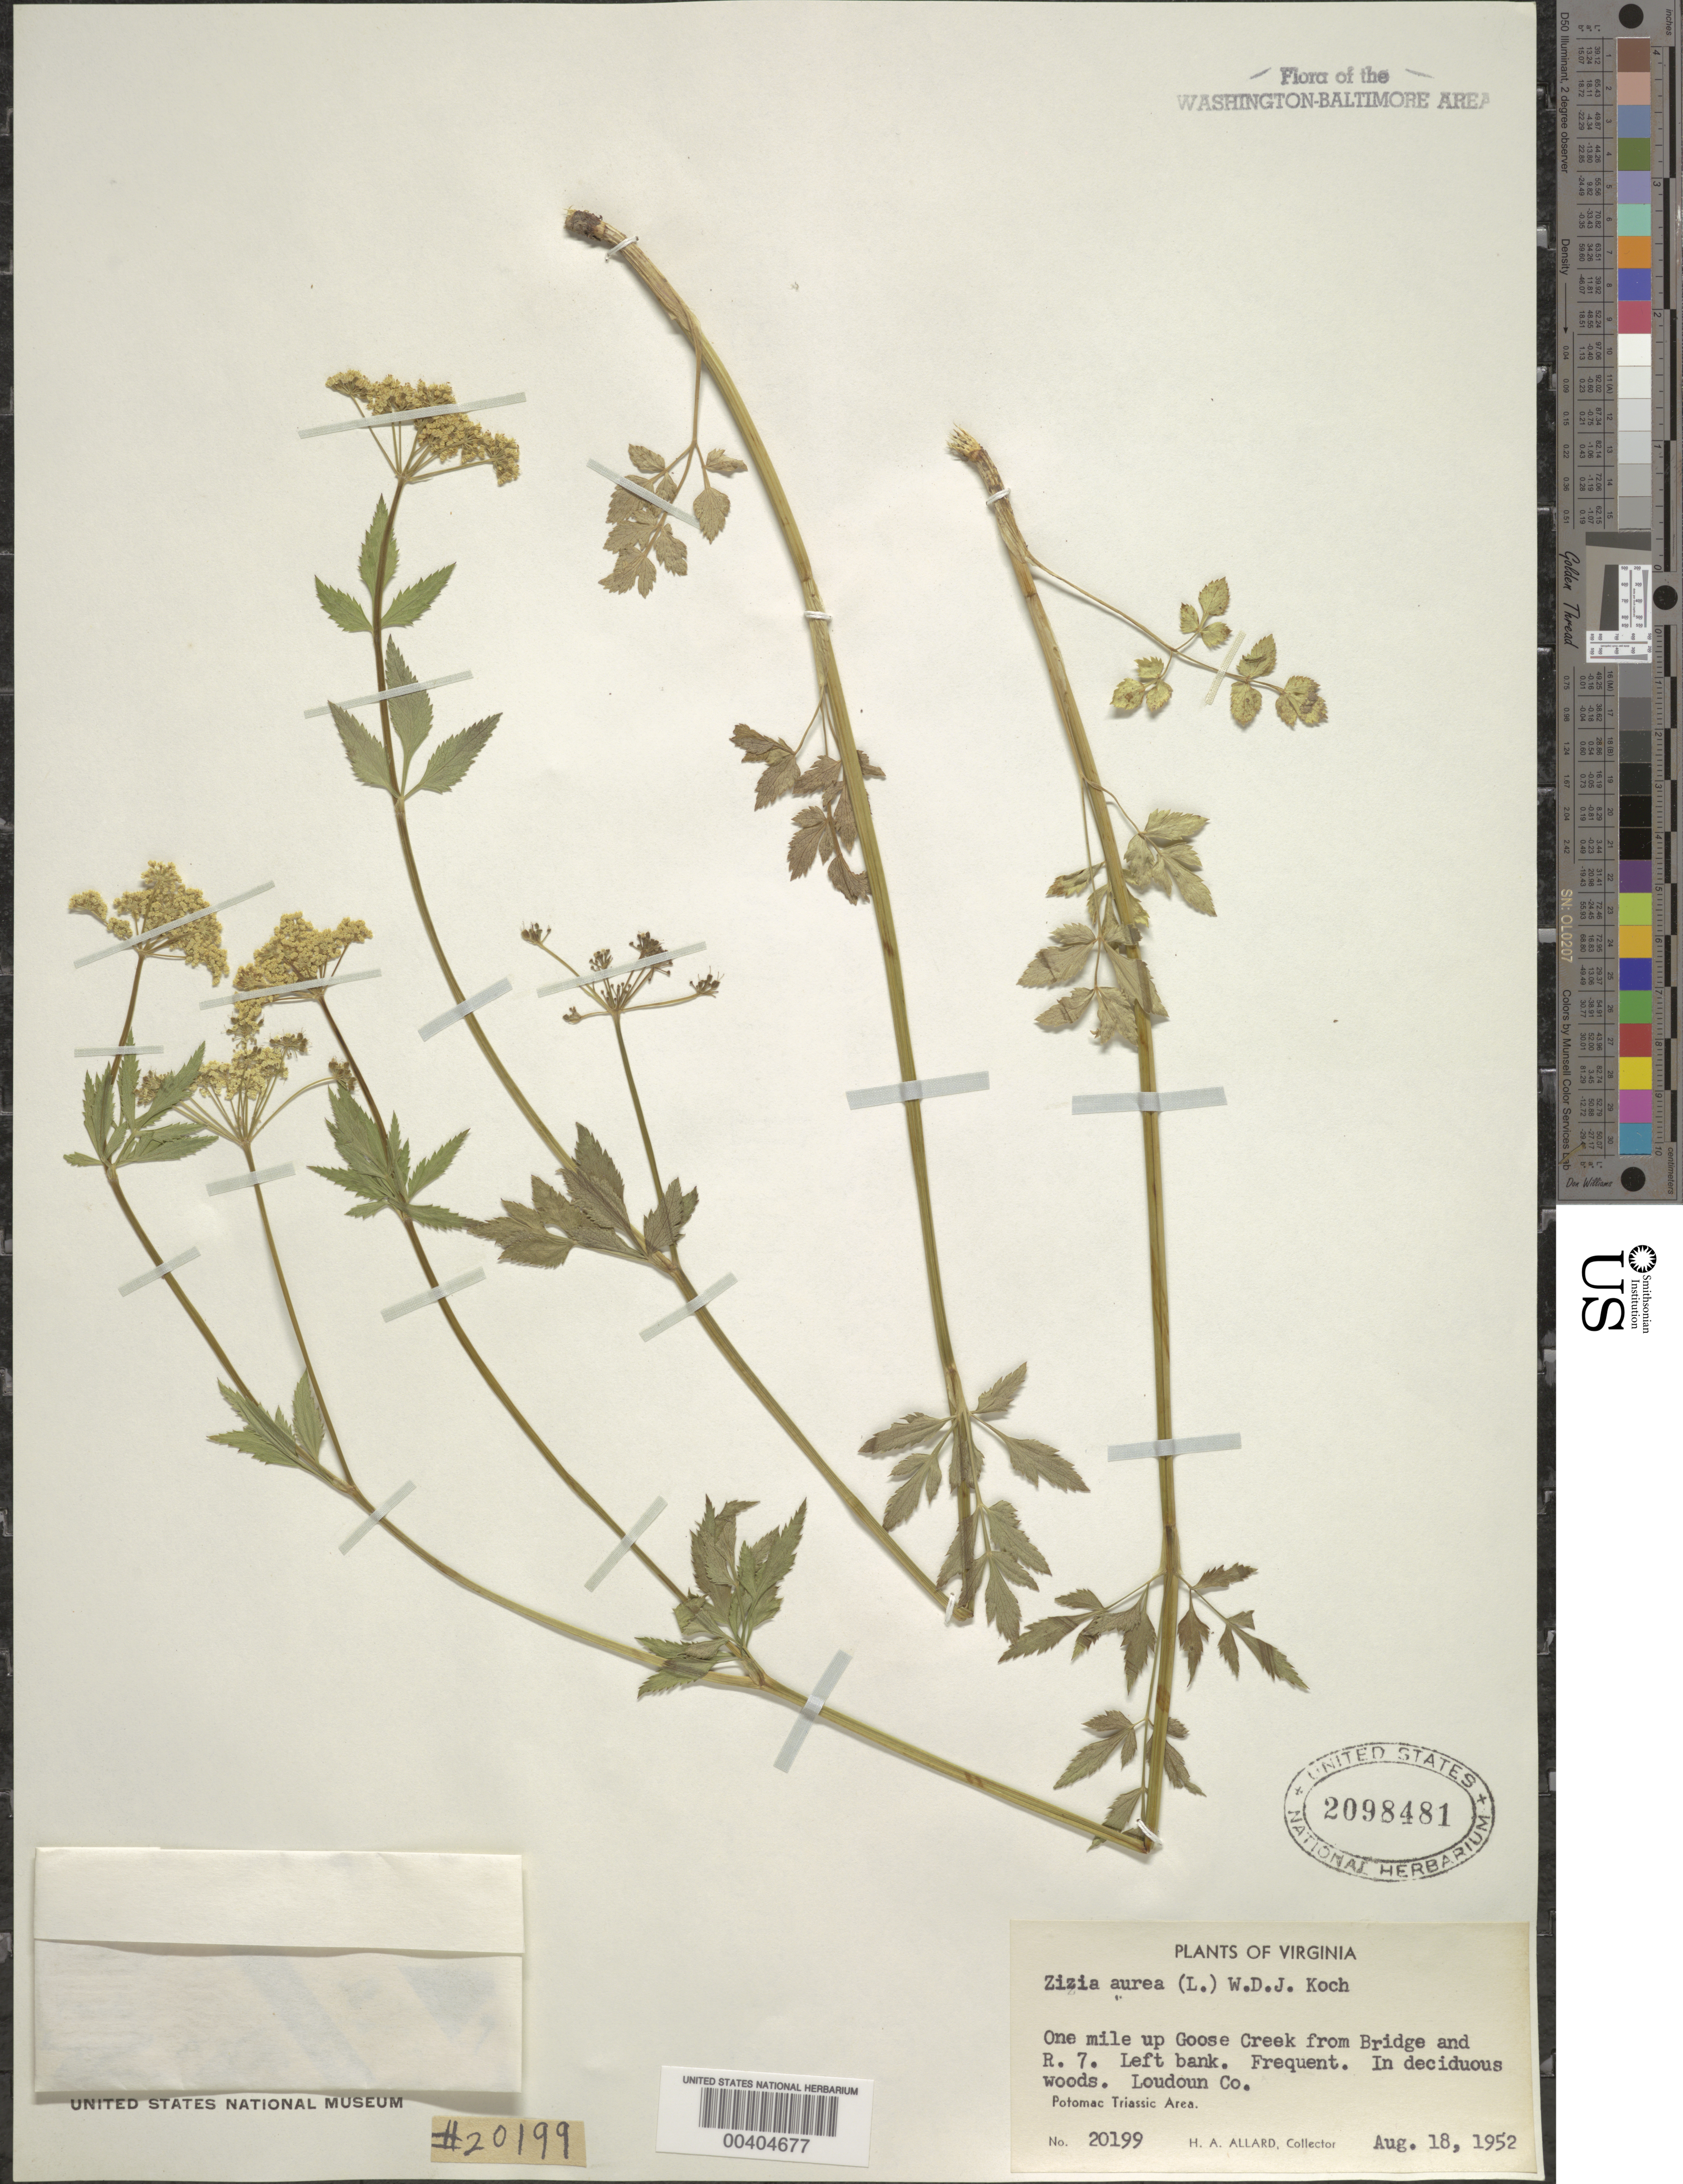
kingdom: Plantae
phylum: Tracheophyta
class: Magnoliopsida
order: Apiales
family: Apiaceae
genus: Zizia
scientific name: Zizia aurea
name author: (L.) Koch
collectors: H. A. Allard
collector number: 20199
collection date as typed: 18 Aug 1952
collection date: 1952-08-18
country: United States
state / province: Virginia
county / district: Loudoun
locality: Upstream from Route 7 on Goose Creek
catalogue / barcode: US 2098481